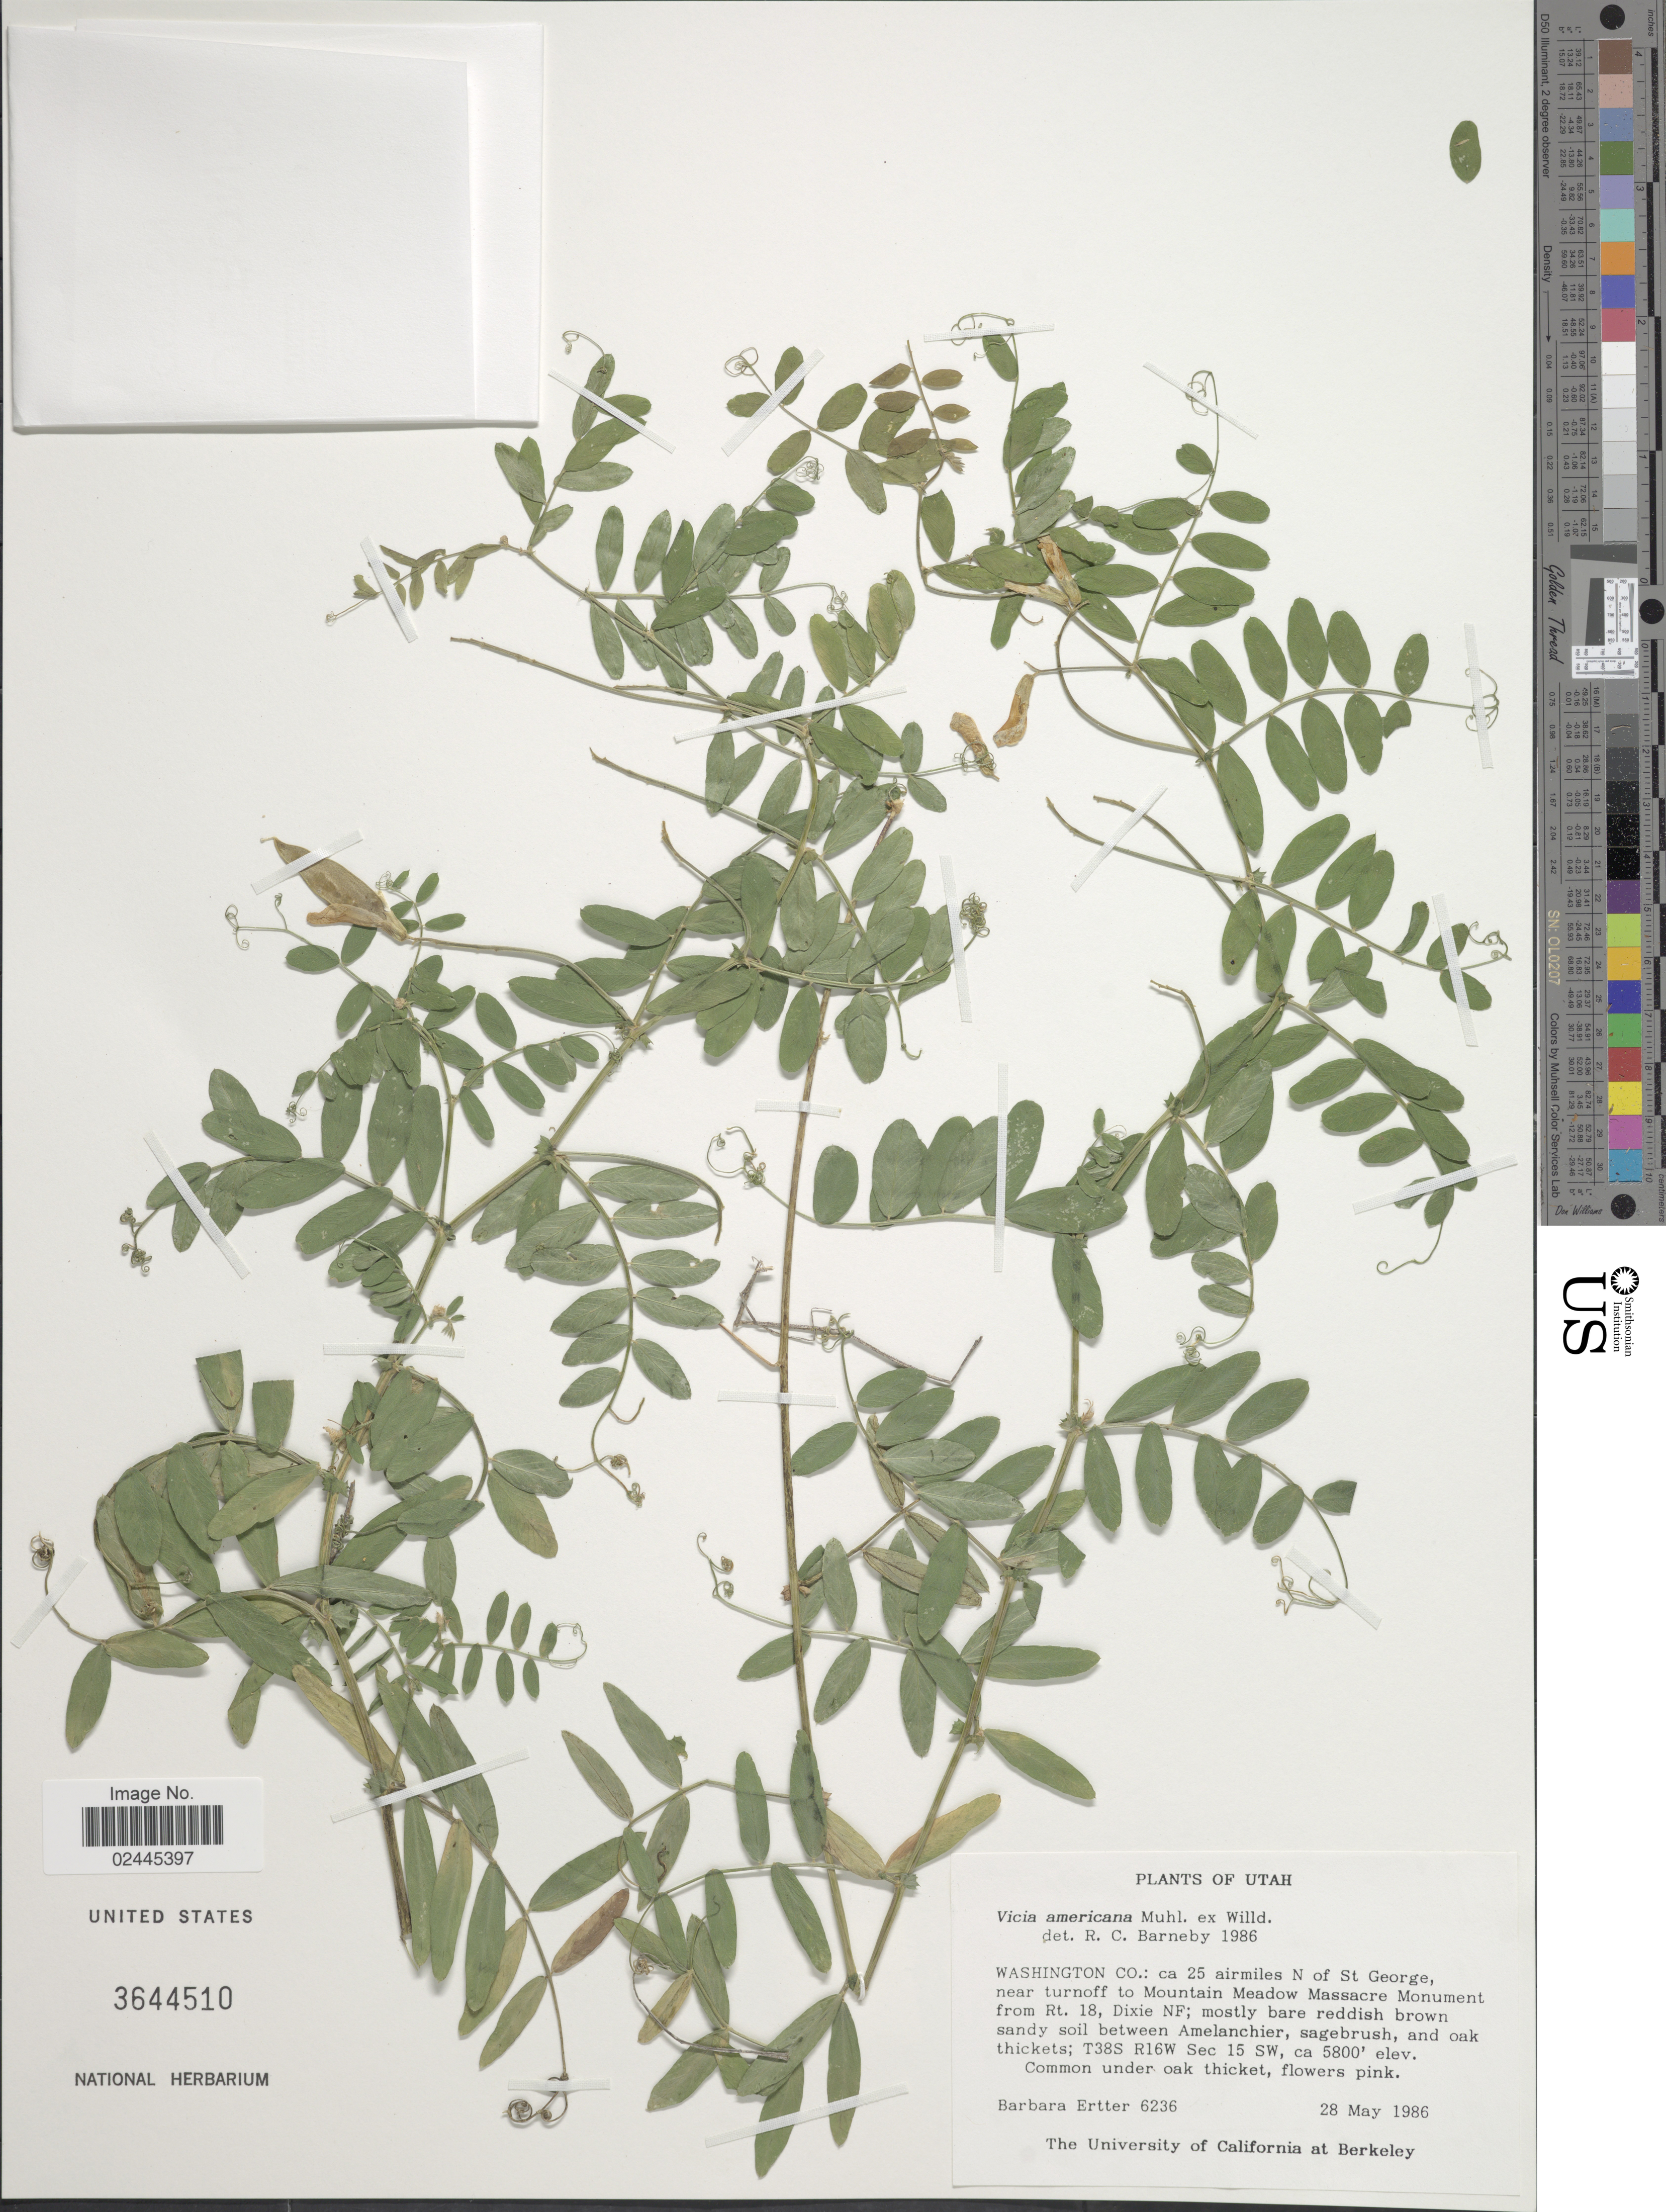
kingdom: Plantae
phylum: Tracheophyta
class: Magnoliopsida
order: Fabales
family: Fabaceae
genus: Vicia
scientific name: Vicia americana var. americana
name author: Muhl. ex Willd.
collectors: B. Ertter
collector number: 6236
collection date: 1986-05-28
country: United States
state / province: Utah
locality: Washington Co.: ca 25 airmiles N of St George, near turnoff to Mountain Meadow Massacre Monument from Rt. 18, Dixie NF; mostly bare reddish brown sandy soil between Amelanchier, sagebrush, and oak thickets; T38S R16W Sec 15 SW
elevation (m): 1768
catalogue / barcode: US 3644510